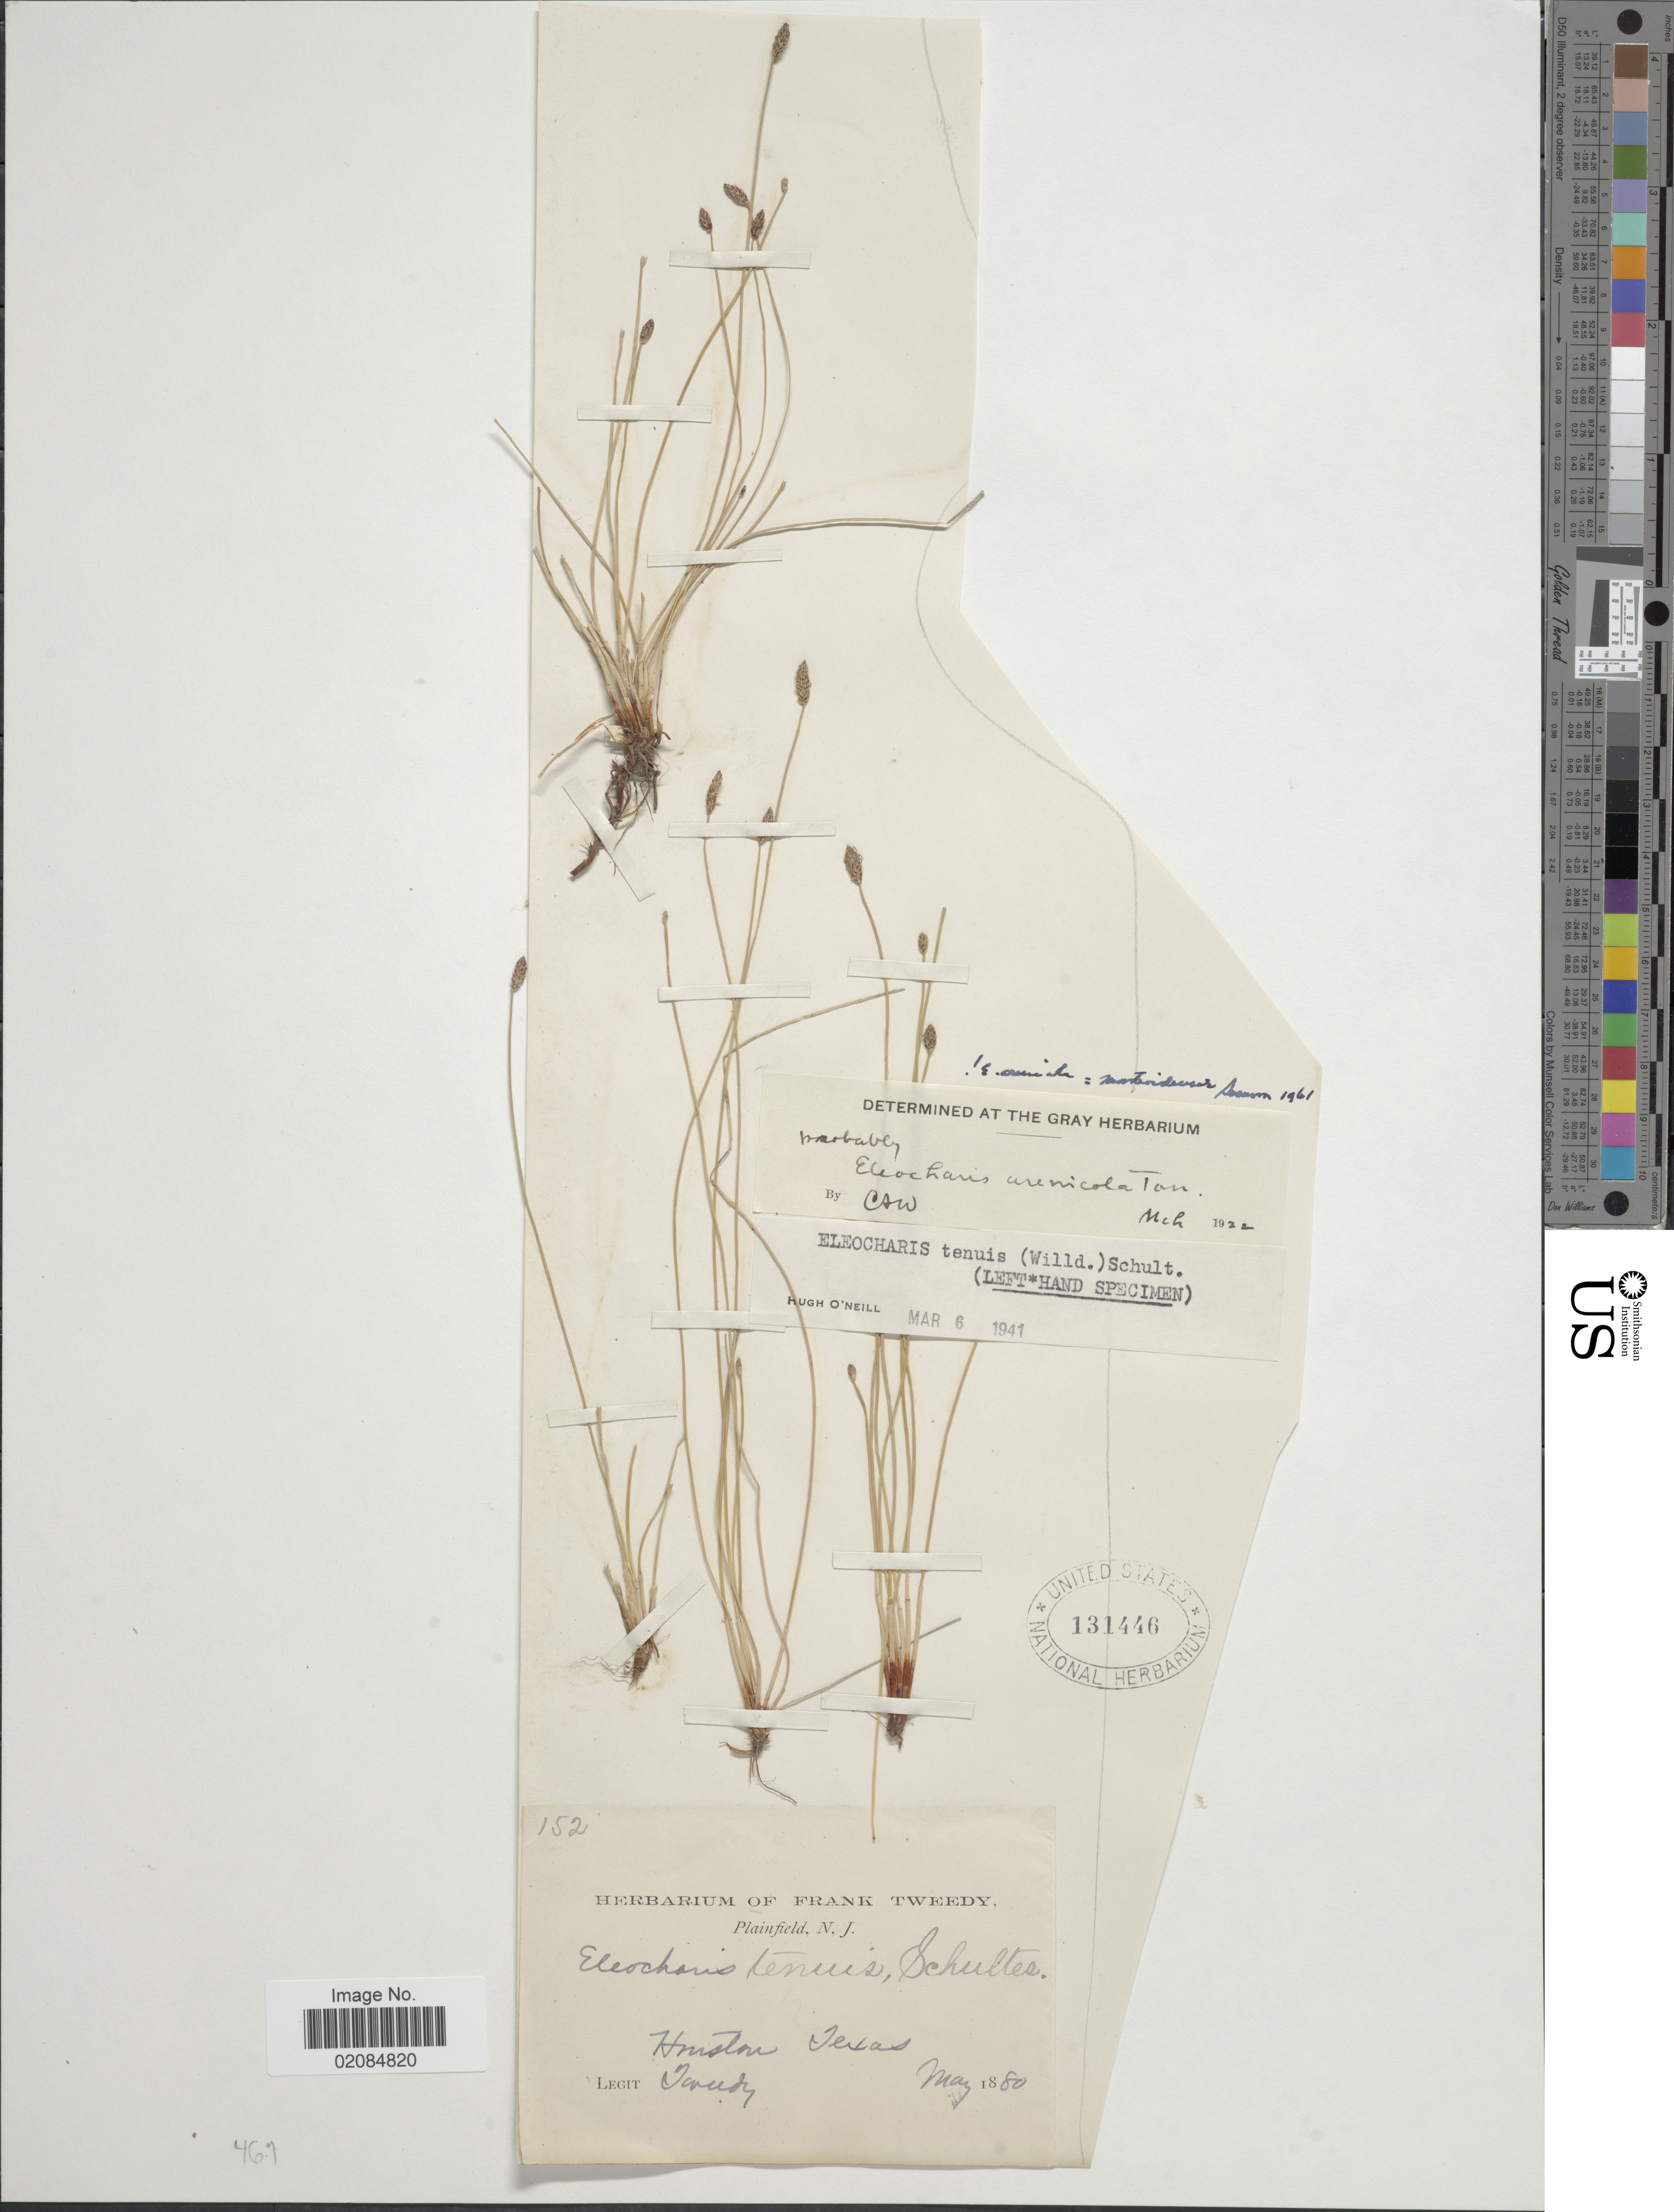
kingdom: Plantae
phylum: Tracheophyta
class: Liliopsida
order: Poales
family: Cyperaceae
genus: Eleocharis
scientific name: Eleocharis tenuis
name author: (Willd.) Schult.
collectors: F. Tweedy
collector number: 152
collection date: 1880-05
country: United States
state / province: Texas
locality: Houston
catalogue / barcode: US 131446